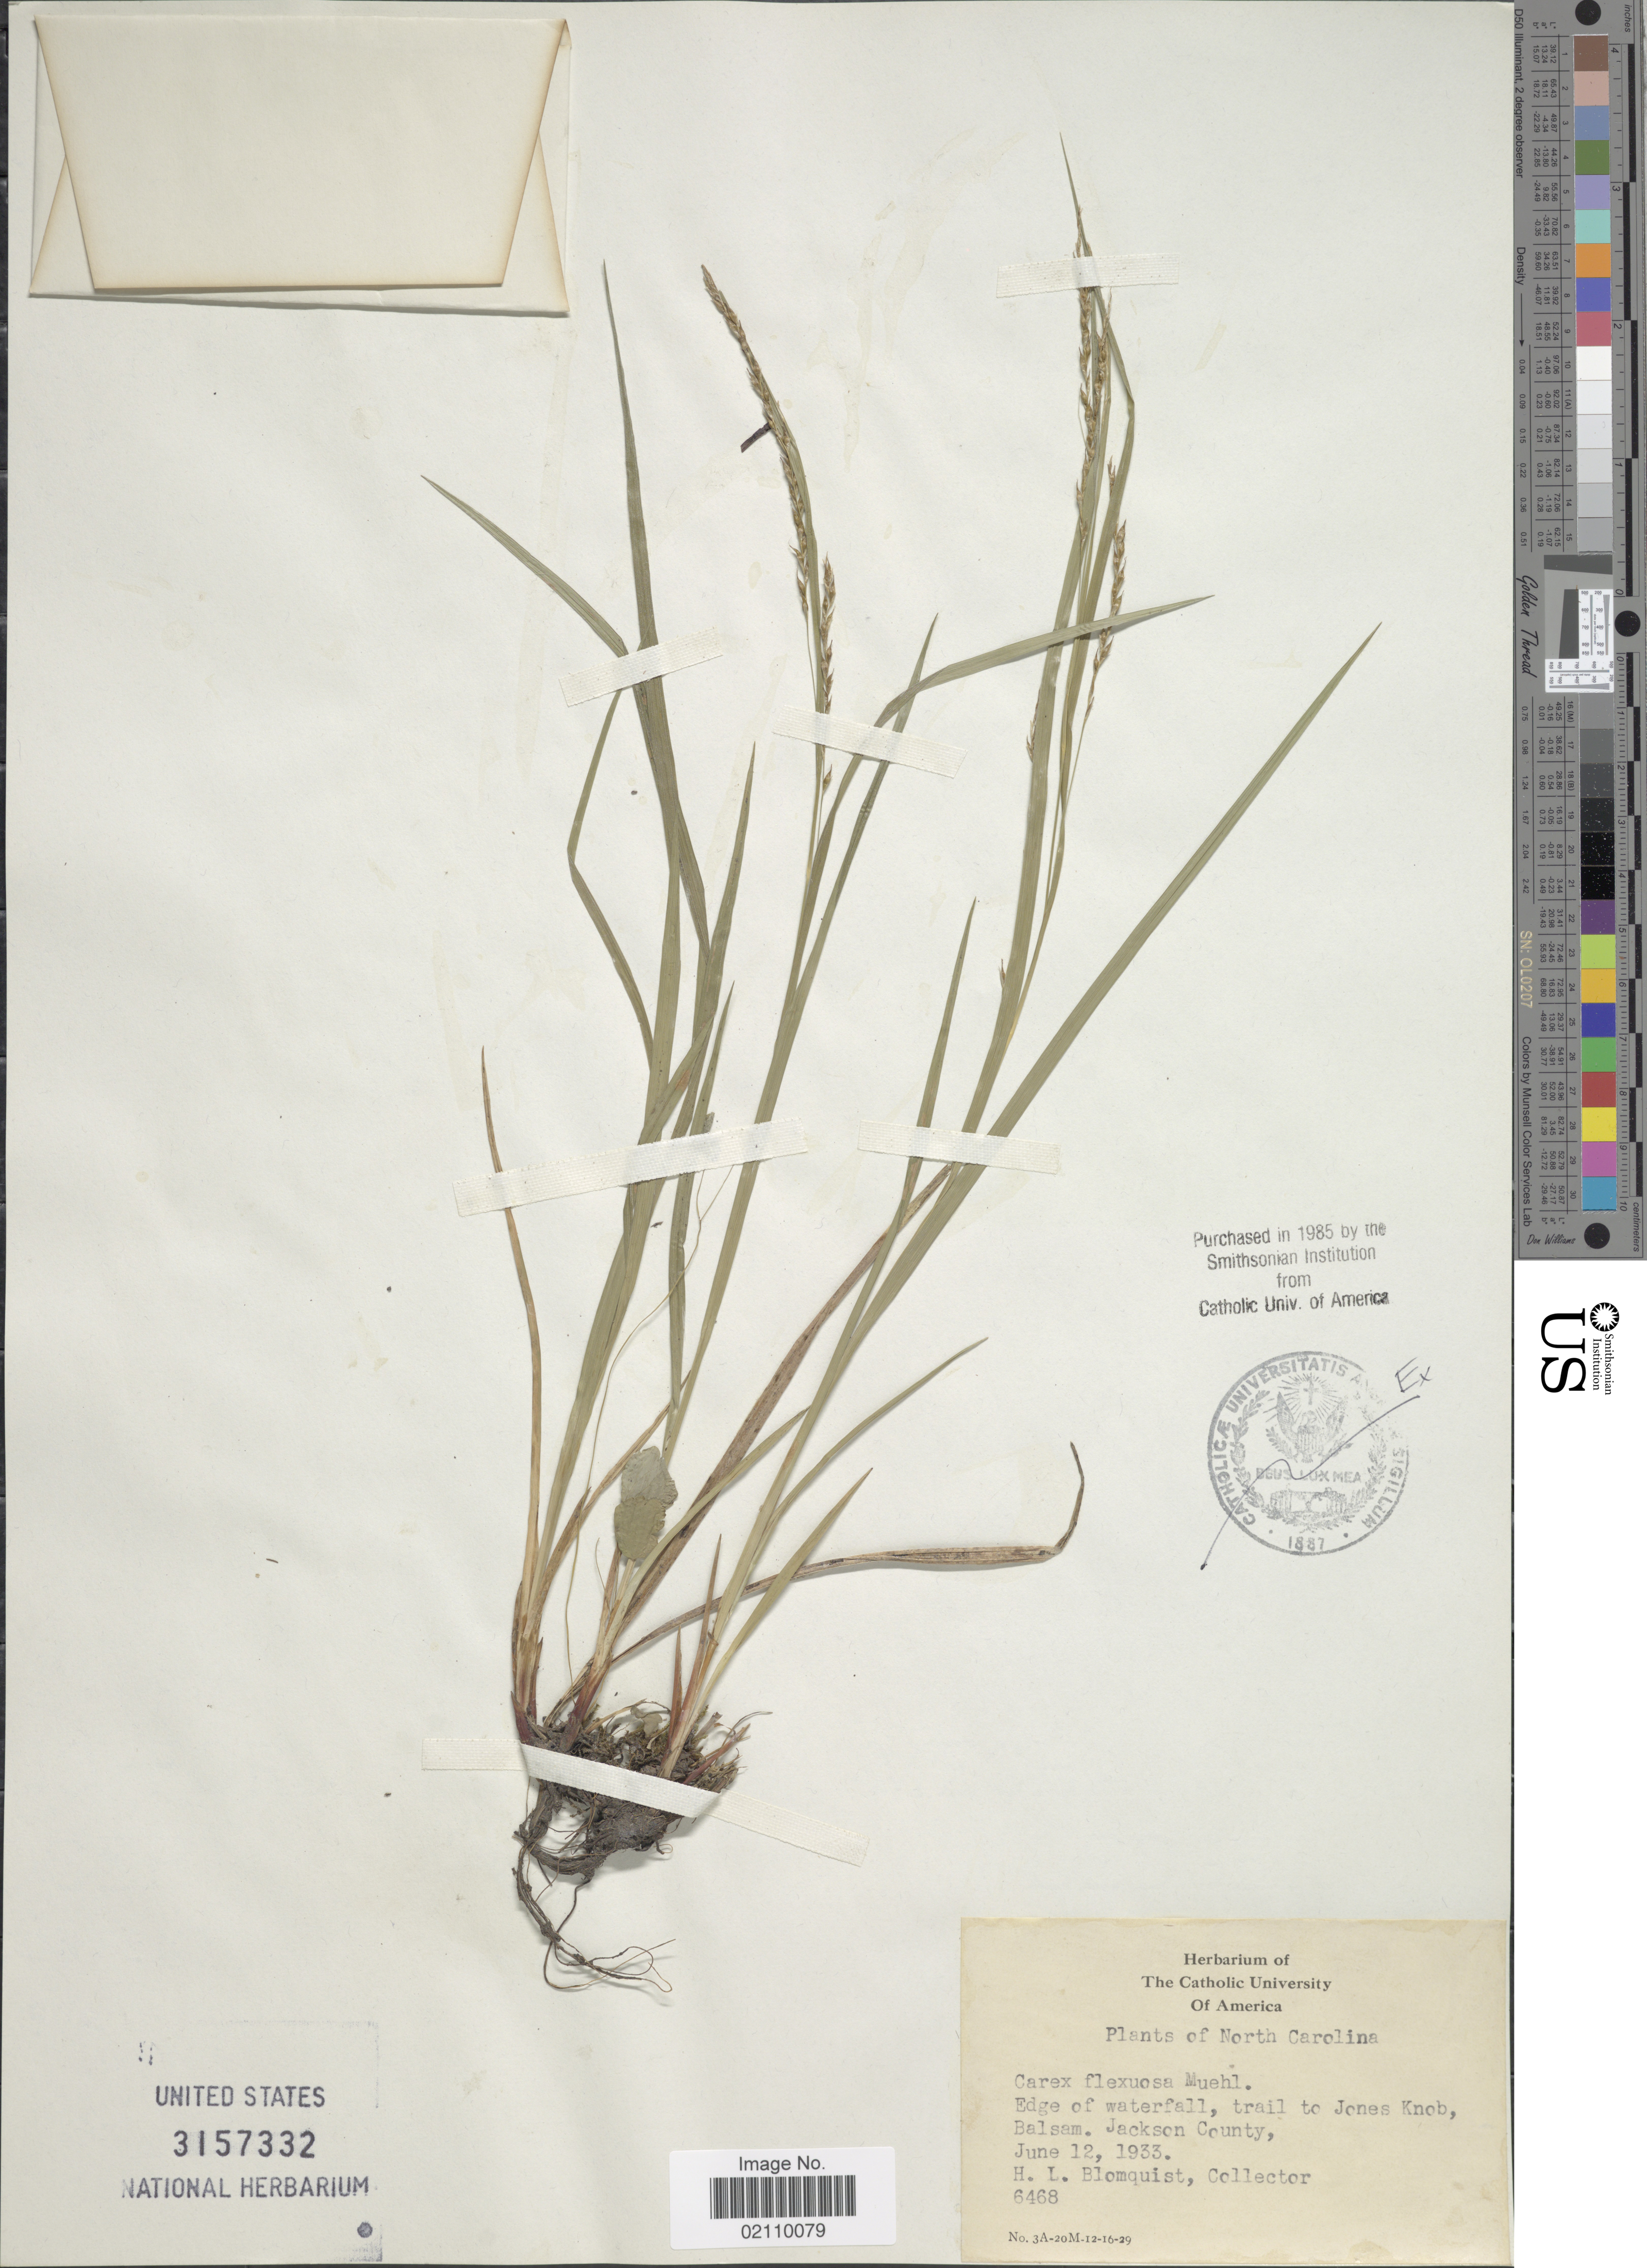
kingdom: Plantae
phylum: Tracheophyta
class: Liliopsida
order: Poales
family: Cyperaceae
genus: Carex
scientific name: Carex flexuosa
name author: Muhl. ex Willd.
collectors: H. Blomquist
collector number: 6468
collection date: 1933-06-12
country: United States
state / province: North Carolina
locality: Edge of waterfall, trail to Jones Knob, Balsam, Jackson County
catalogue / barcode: US 3157332